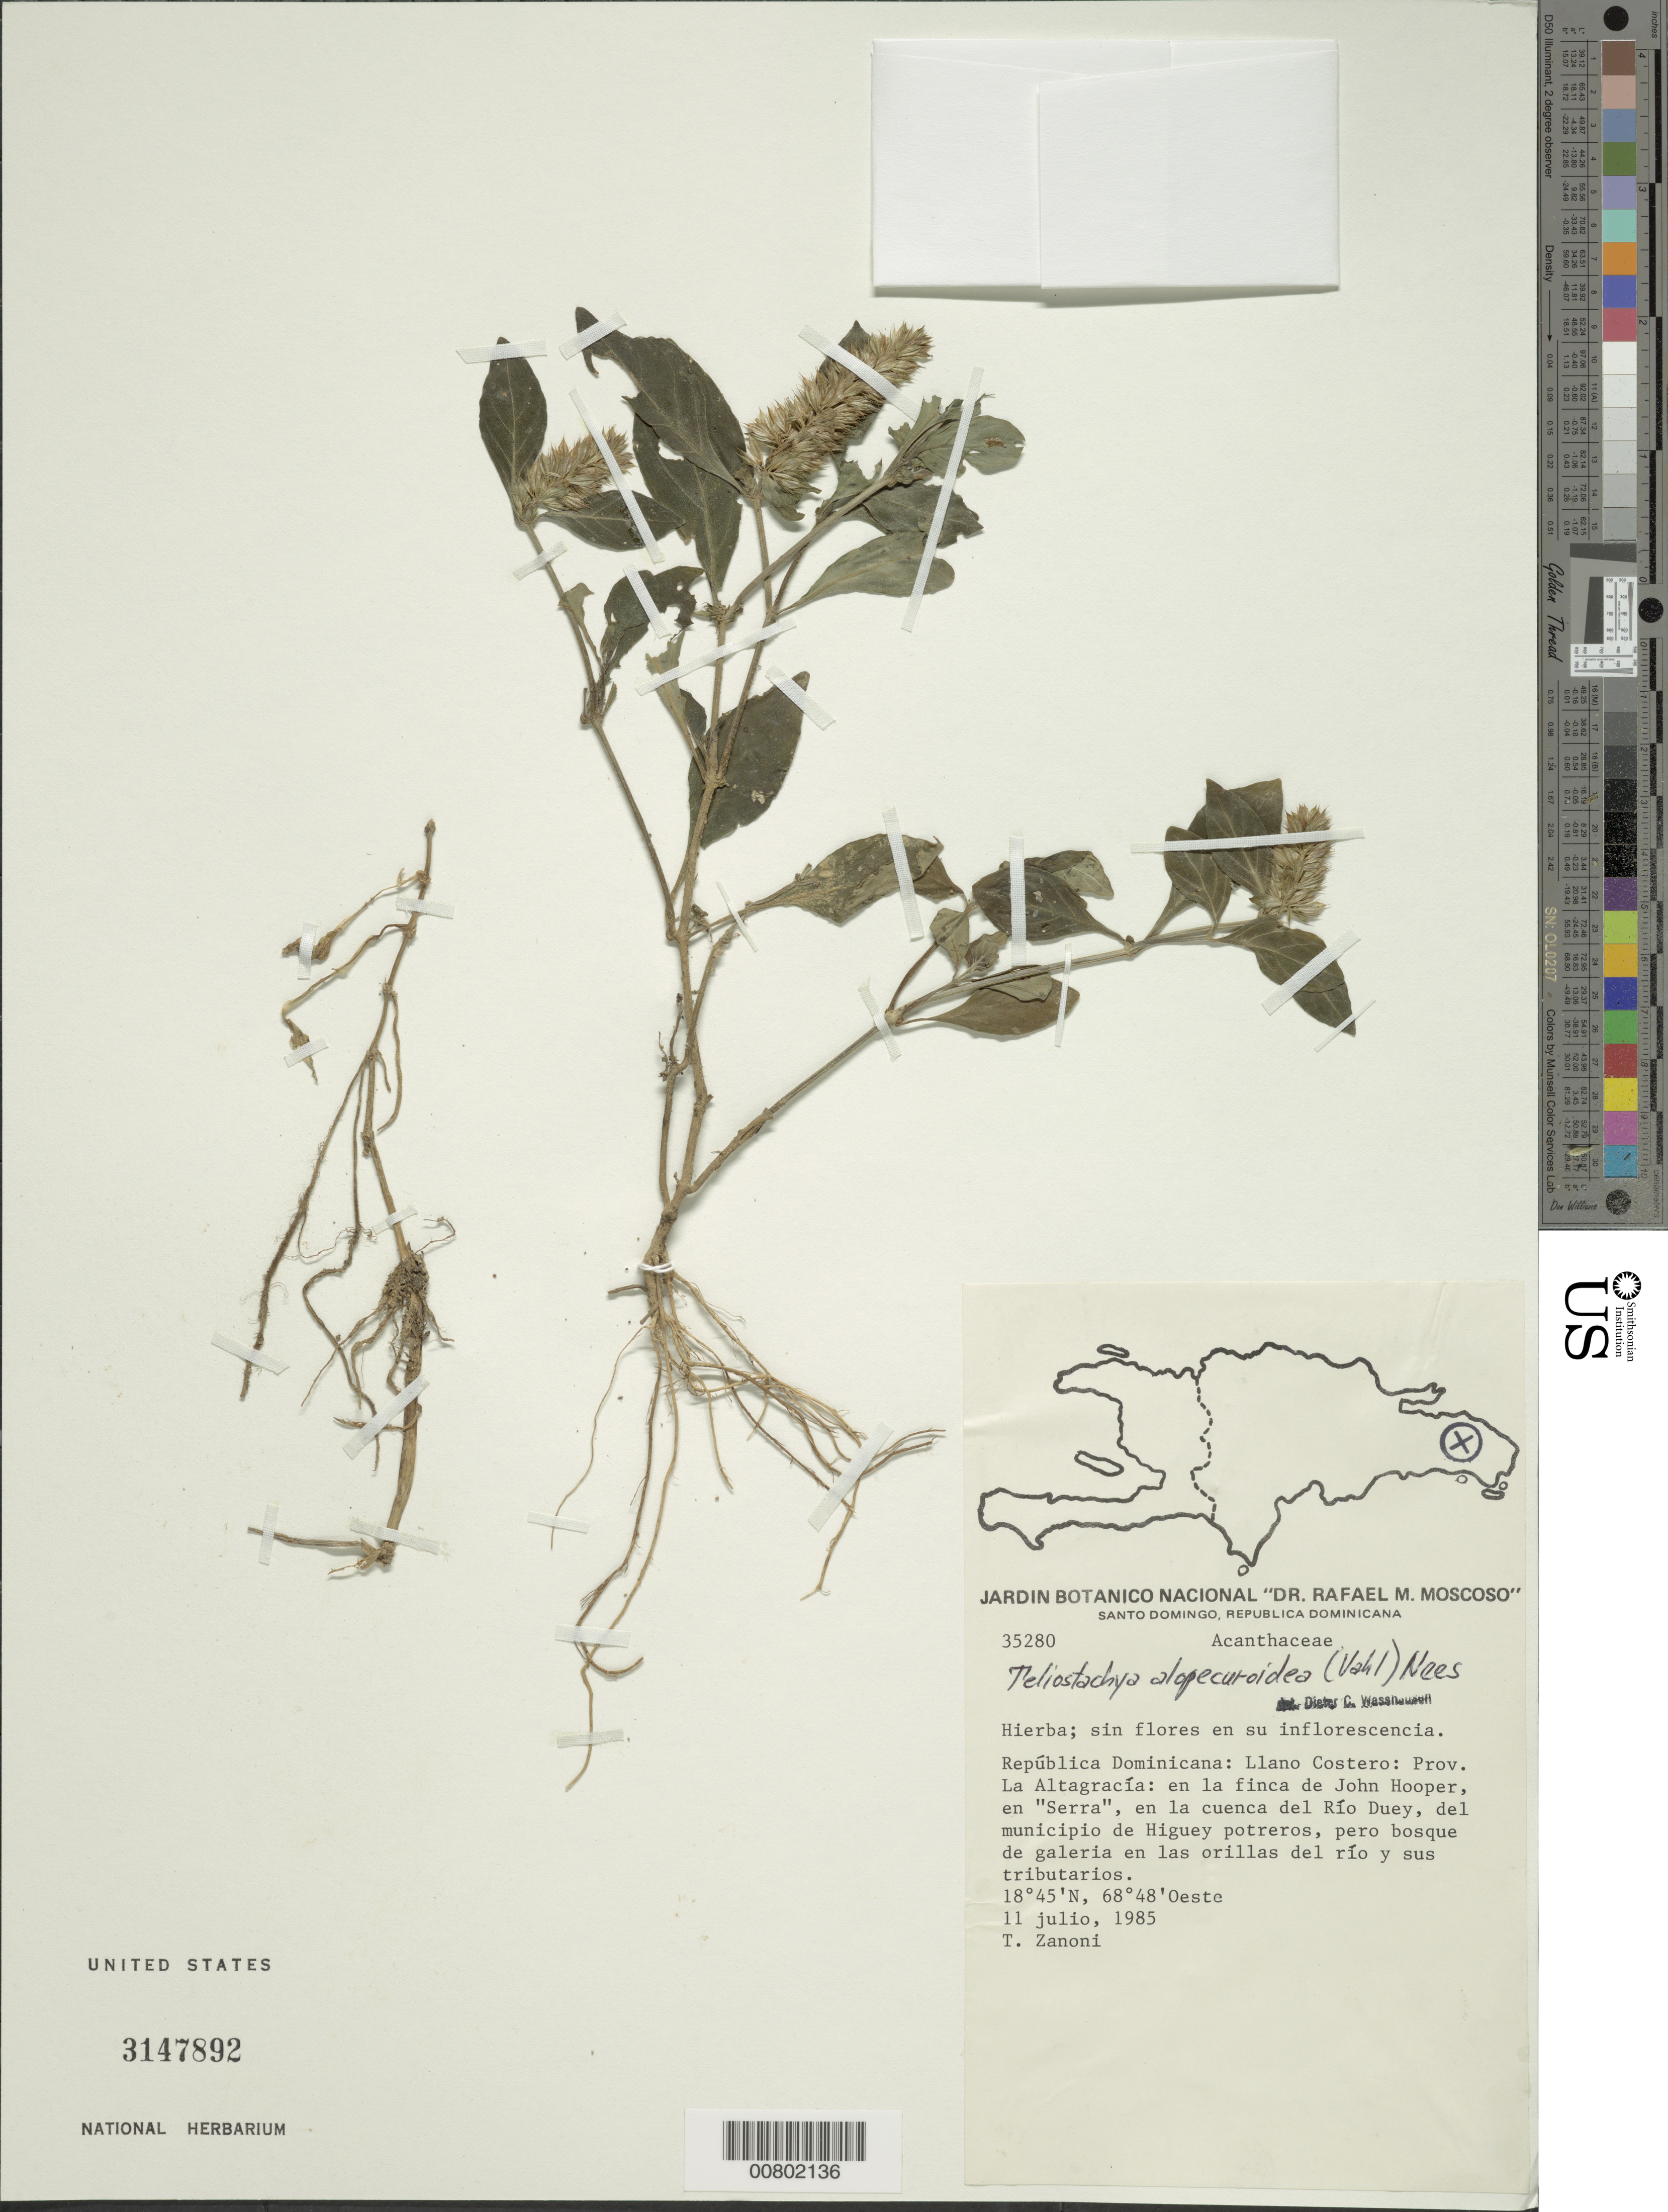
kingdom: Plantae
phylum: Tracheophyta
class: Magnoliopsida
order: Lamiales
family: Acanthaceae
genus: Teliostachya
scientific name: Teliostachya alopecuroidea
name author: (Vahl) Nees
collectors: T. A. Zanoni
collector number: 35280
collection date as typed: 11 Jul 1985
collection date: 1985-07-11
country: Dominican Republic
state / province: La Altagracia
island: Hispaniola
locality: Llano Costero; en la finca de John Hooper, en "Serra", en la cuenca del Río Duey, del municipio de Higuey potreros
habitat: En la cuenca del rio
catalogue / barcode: US 3147892